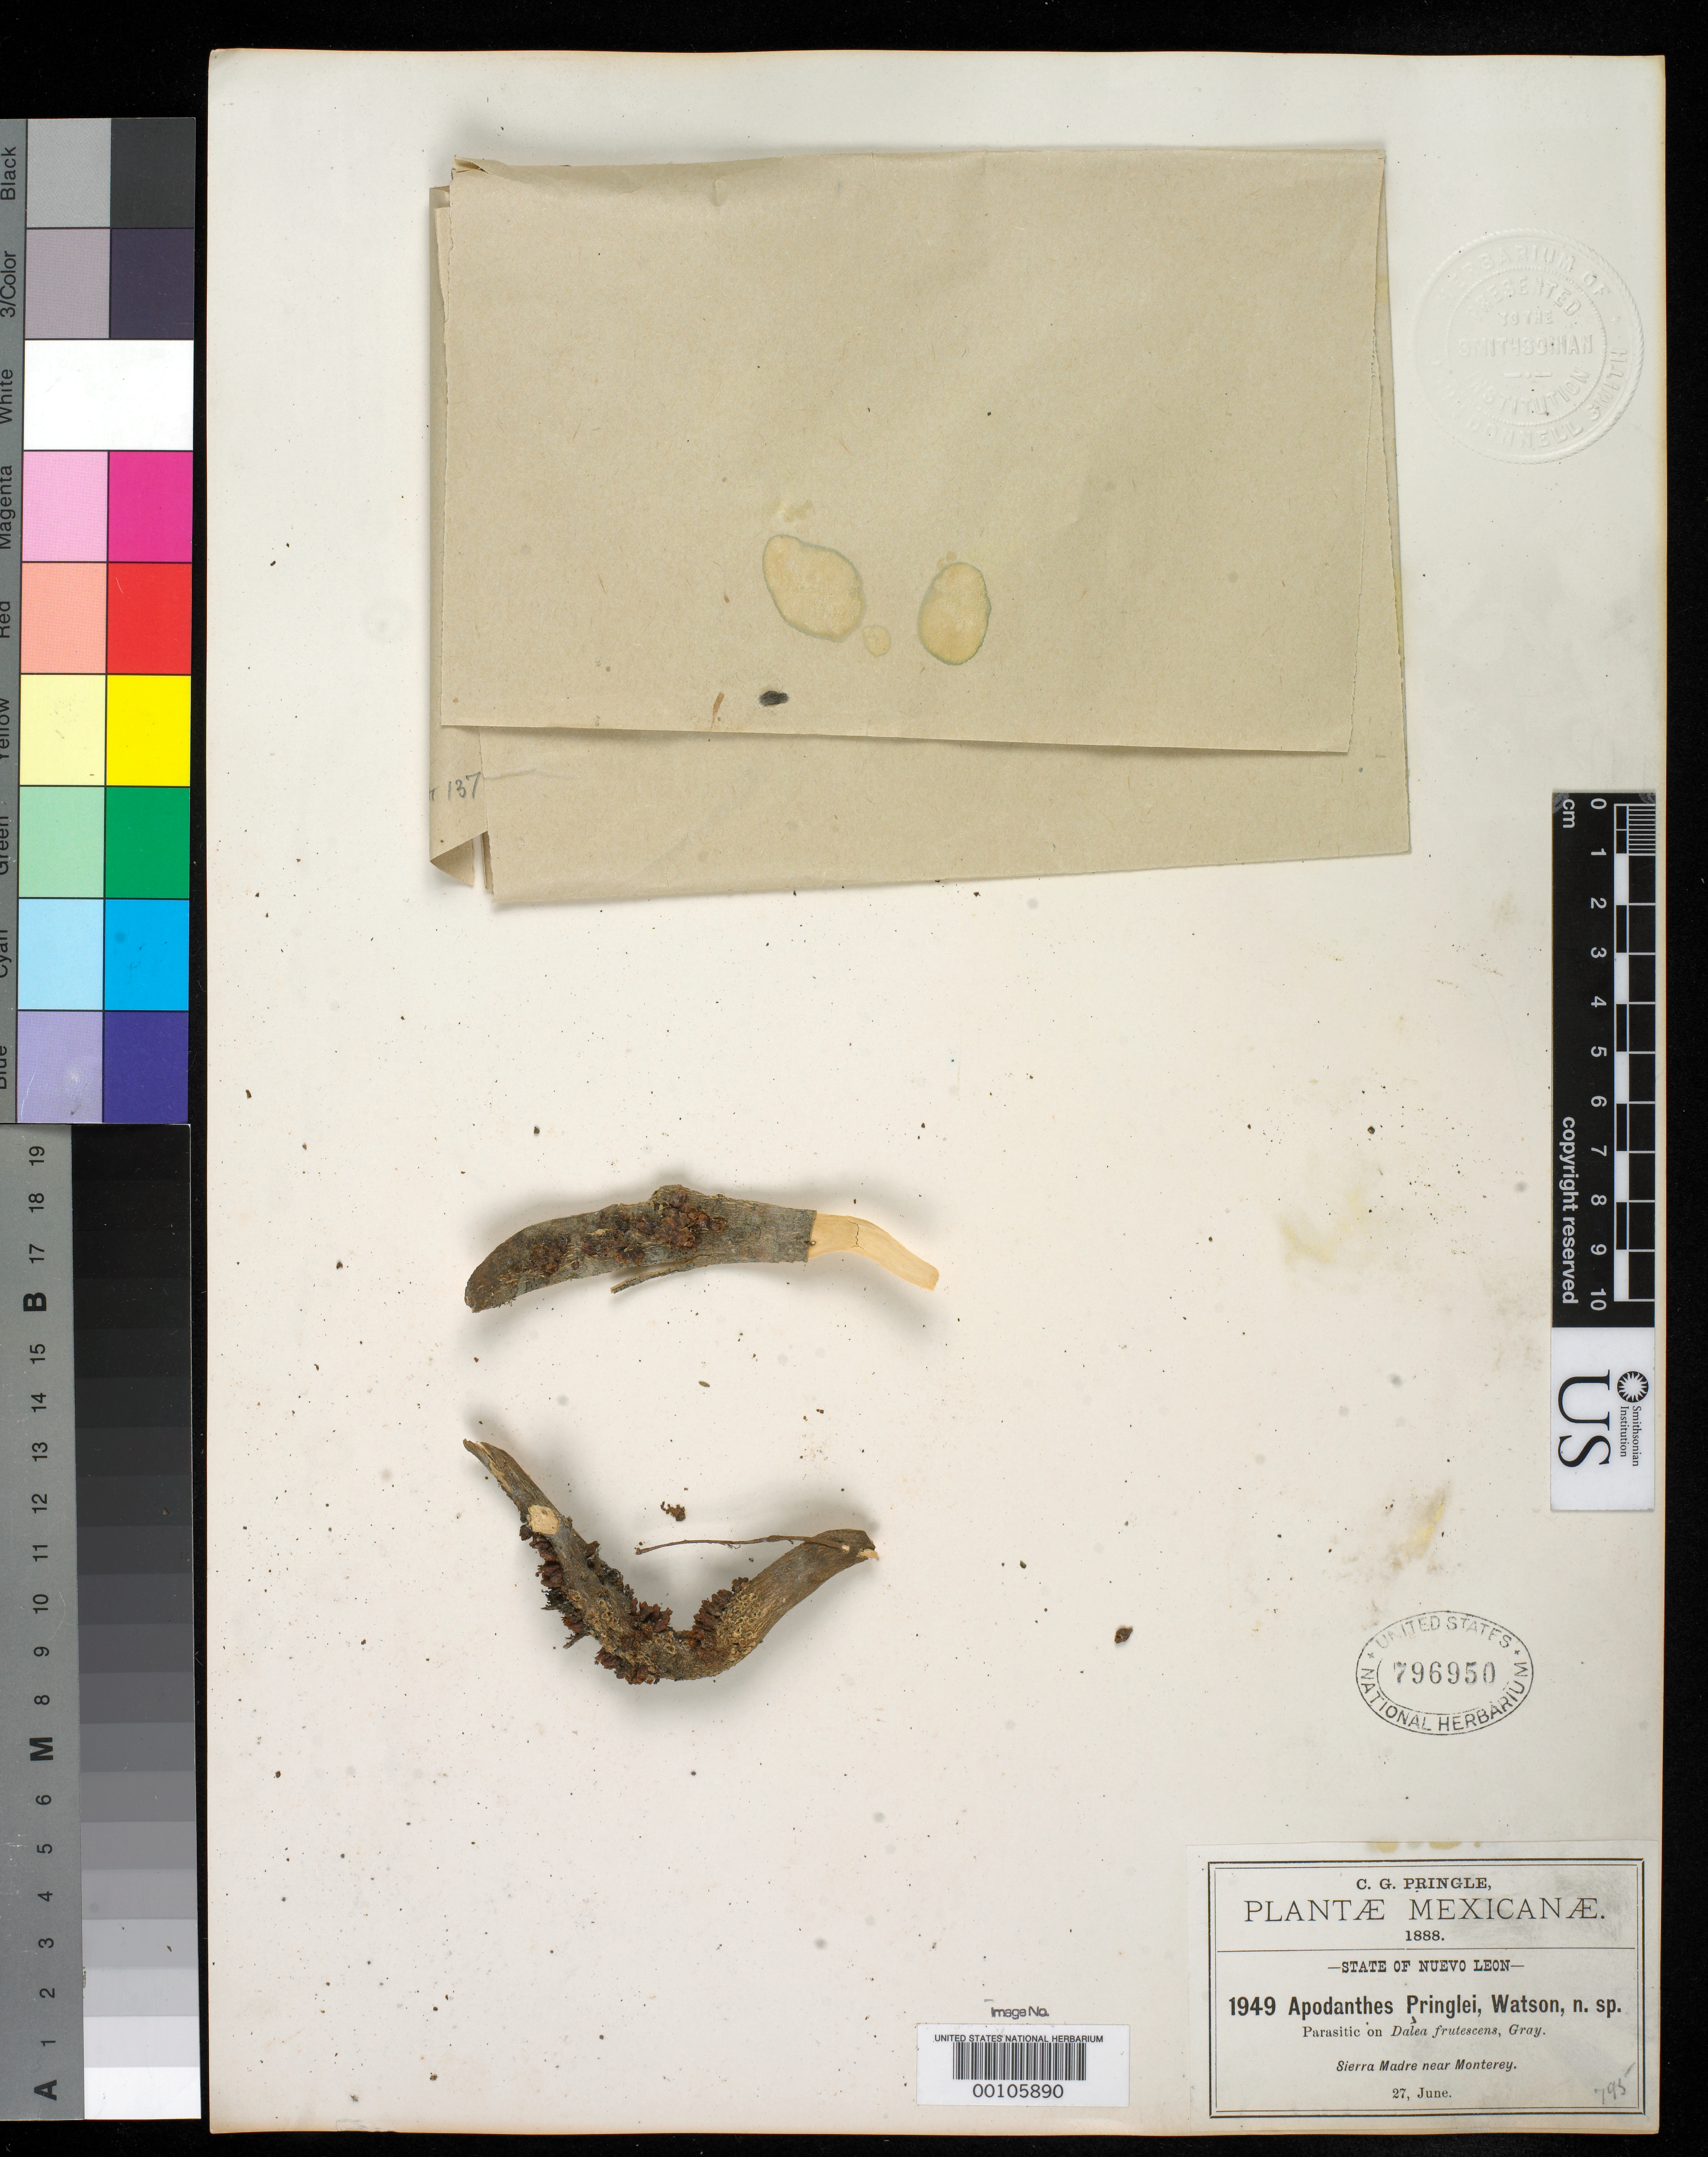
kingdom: Plantae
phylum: Tracheophyta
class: Magnoliopsida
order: Cucurbitales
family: Apodanthaceae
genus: Apodanthes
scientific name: Apodanthes pringlei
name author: S. Watson ex B.L. Rob.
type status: Isotype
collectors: C. G. Pringle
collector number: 1949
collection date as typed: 27 Jun 1888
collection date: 1888-06-27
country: Mexico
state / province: Nuevo León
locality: Sierra Madre, Monterrey.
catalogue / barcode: US 796950